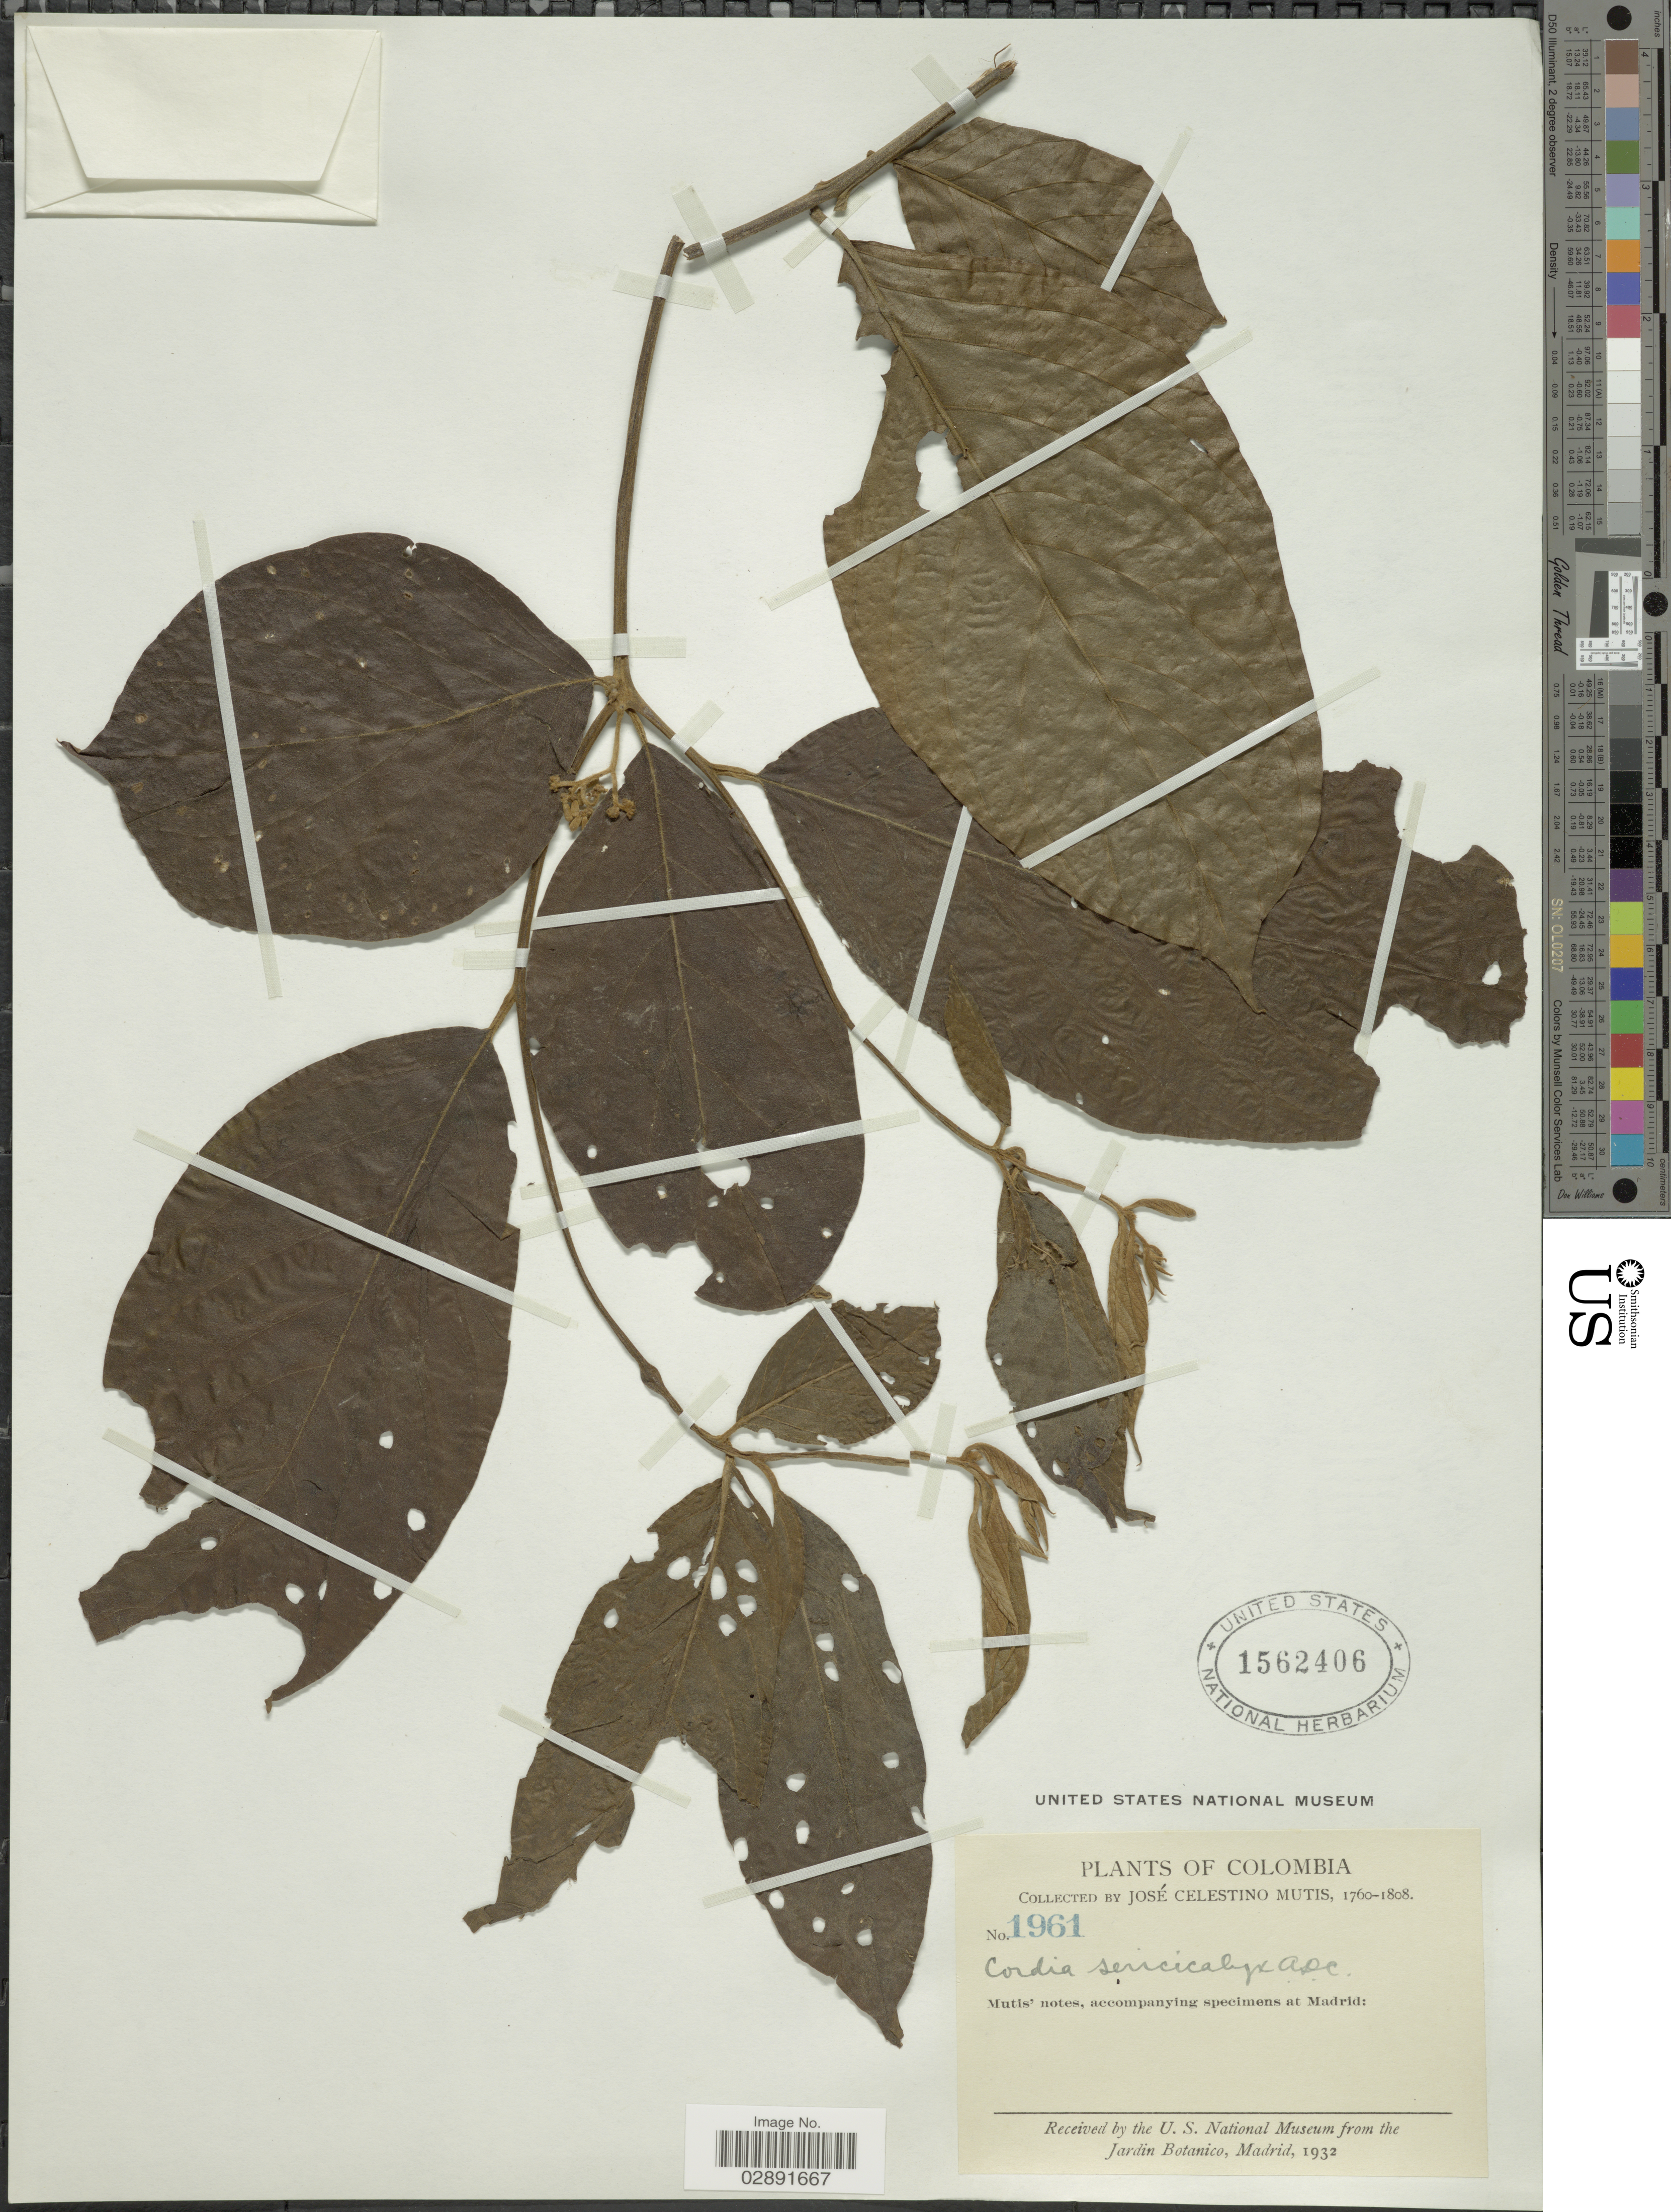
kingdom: Plantae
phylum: Tracheophyta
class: Magnoliopsida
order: Boraginales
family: Cordiaceae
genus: Cordia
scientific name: Cordia sericicalyx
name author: A. DC. in DC.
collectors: J. C. B. Mutis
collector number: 1961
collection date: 1760/1808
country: Colombia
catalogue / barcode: US 1562406